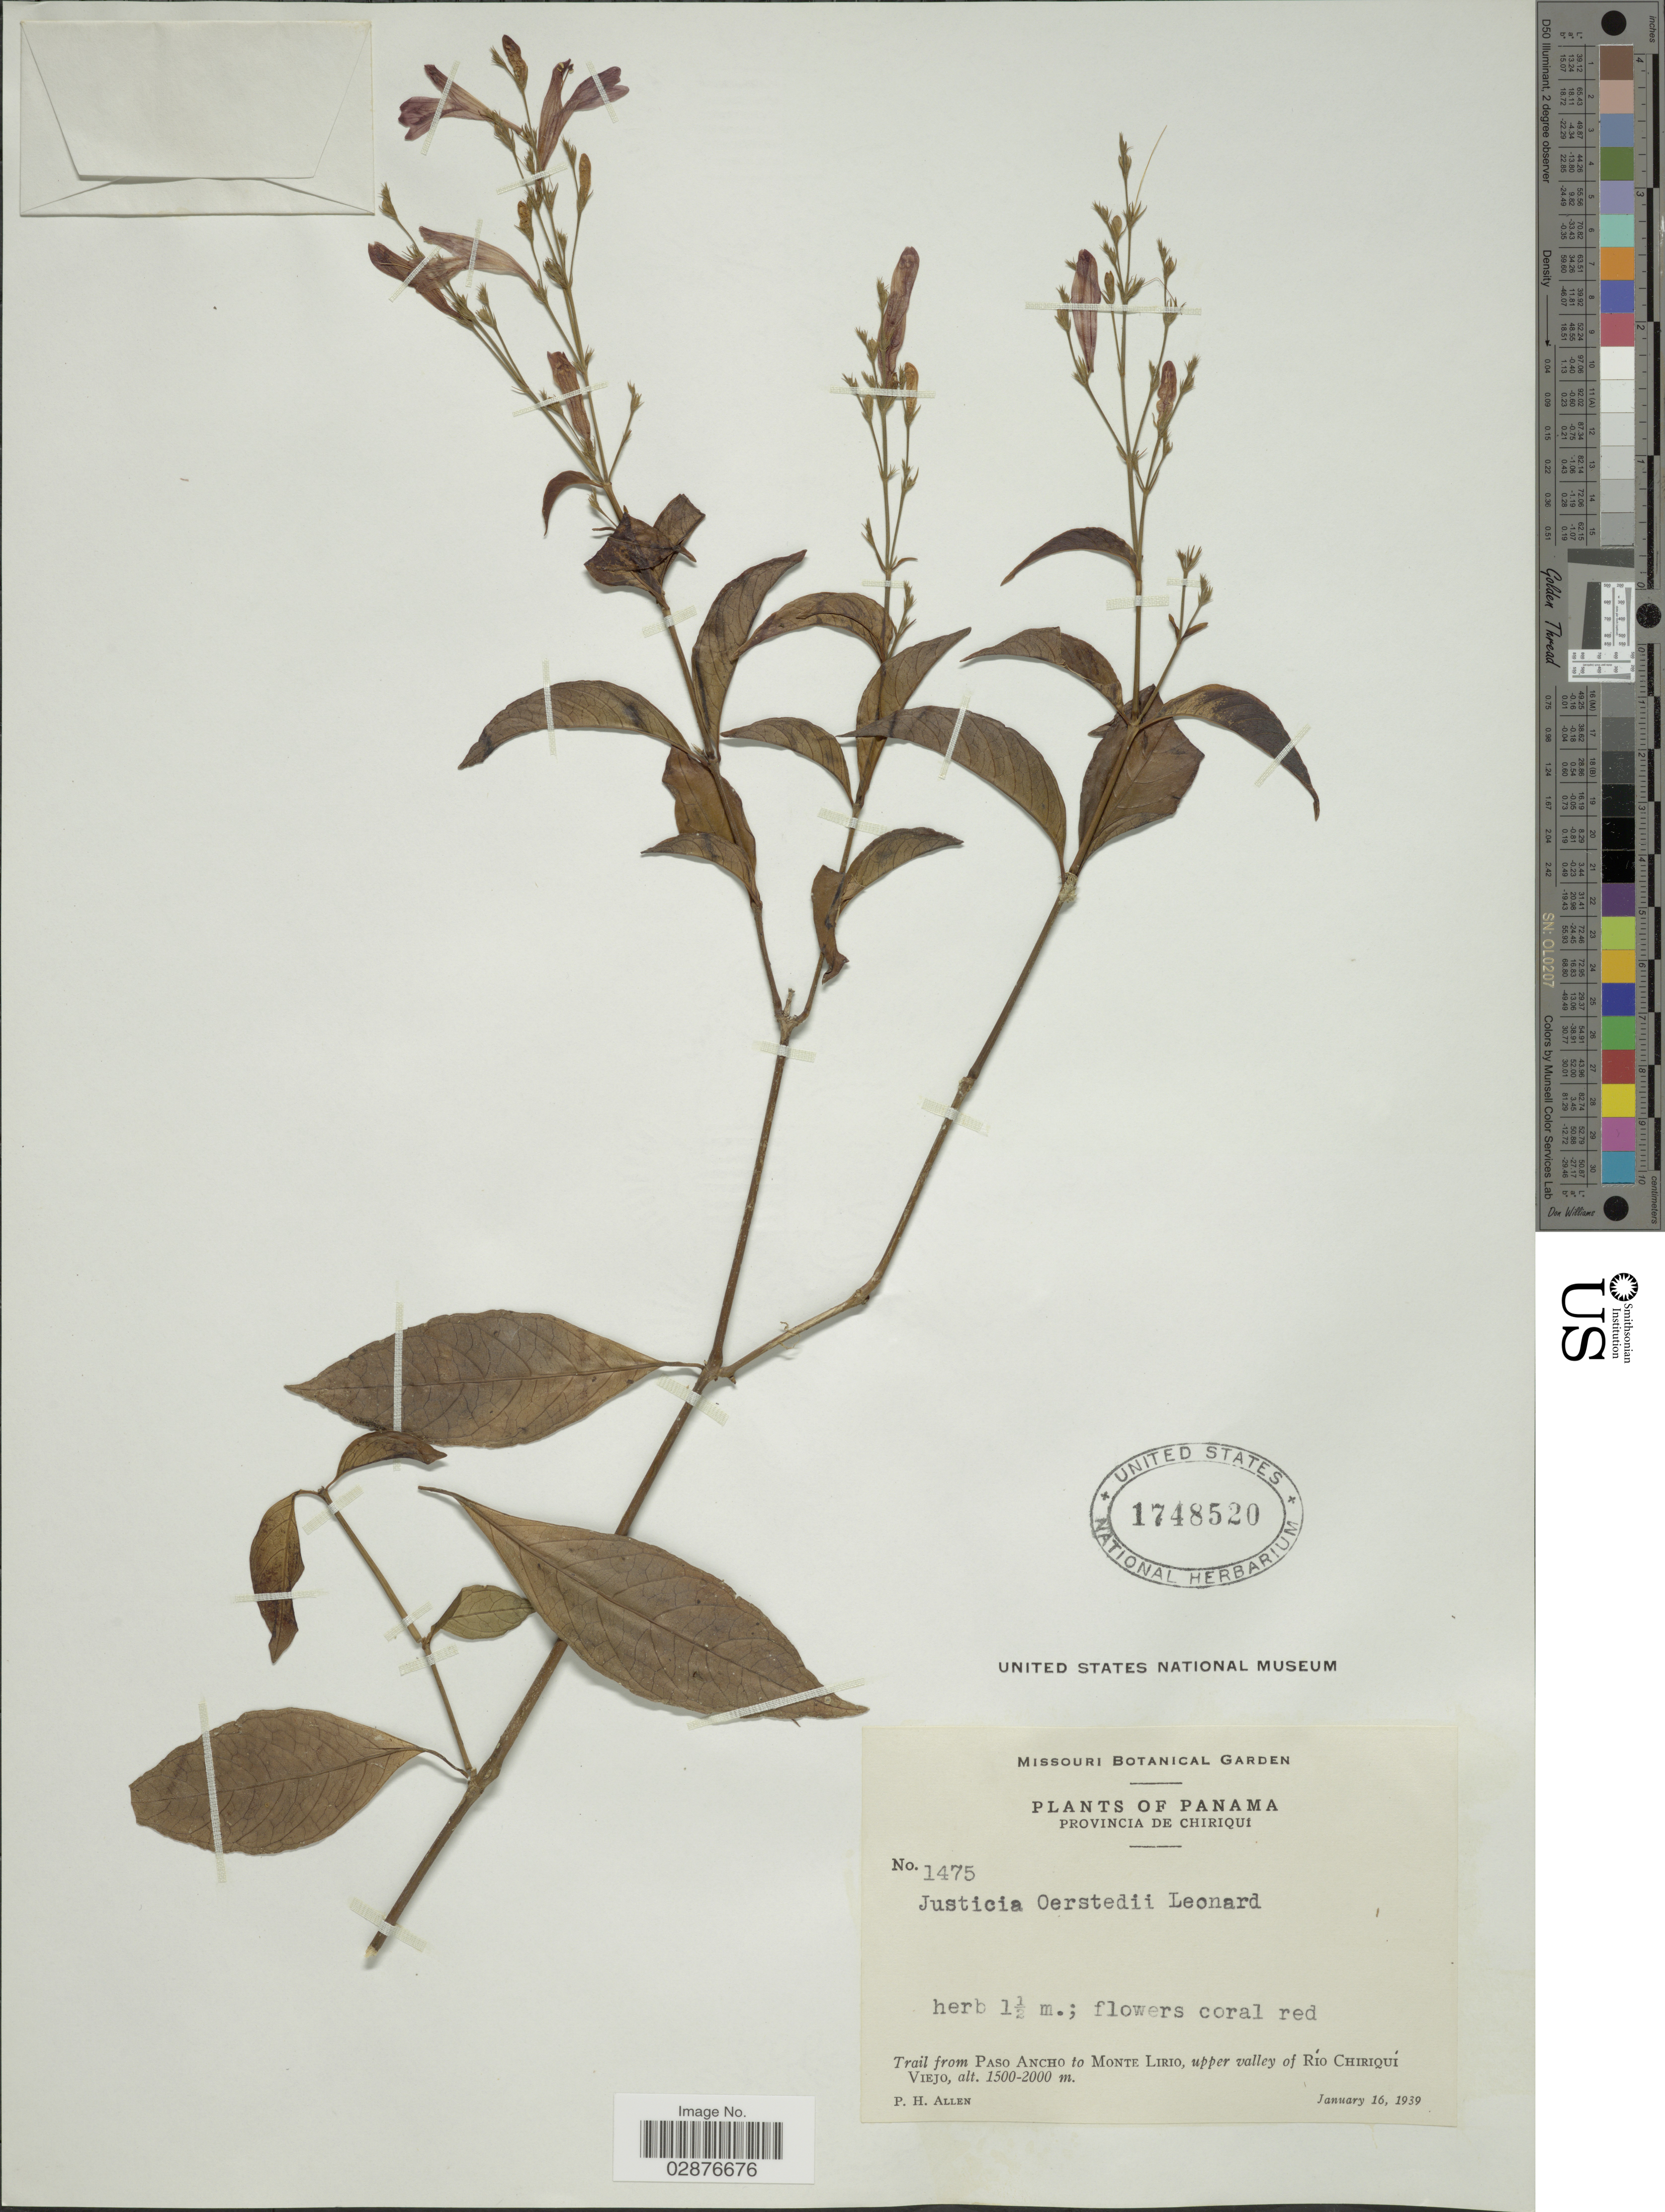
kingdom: Plantae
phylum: Tracheophyta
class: Magnoliopsida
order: Lamiales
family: Acanthaceae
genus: Justicia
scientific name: Justicia oerstedii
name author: Leonard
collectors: P. H. Allen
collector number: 1475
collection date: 1939-01-16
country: Panama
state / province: Chiriqui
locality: Trail from Paso Ancho to Monte Lirio, upper valley of Río Chiriquí Viejo.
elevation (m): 1500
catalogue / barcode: US 1748520